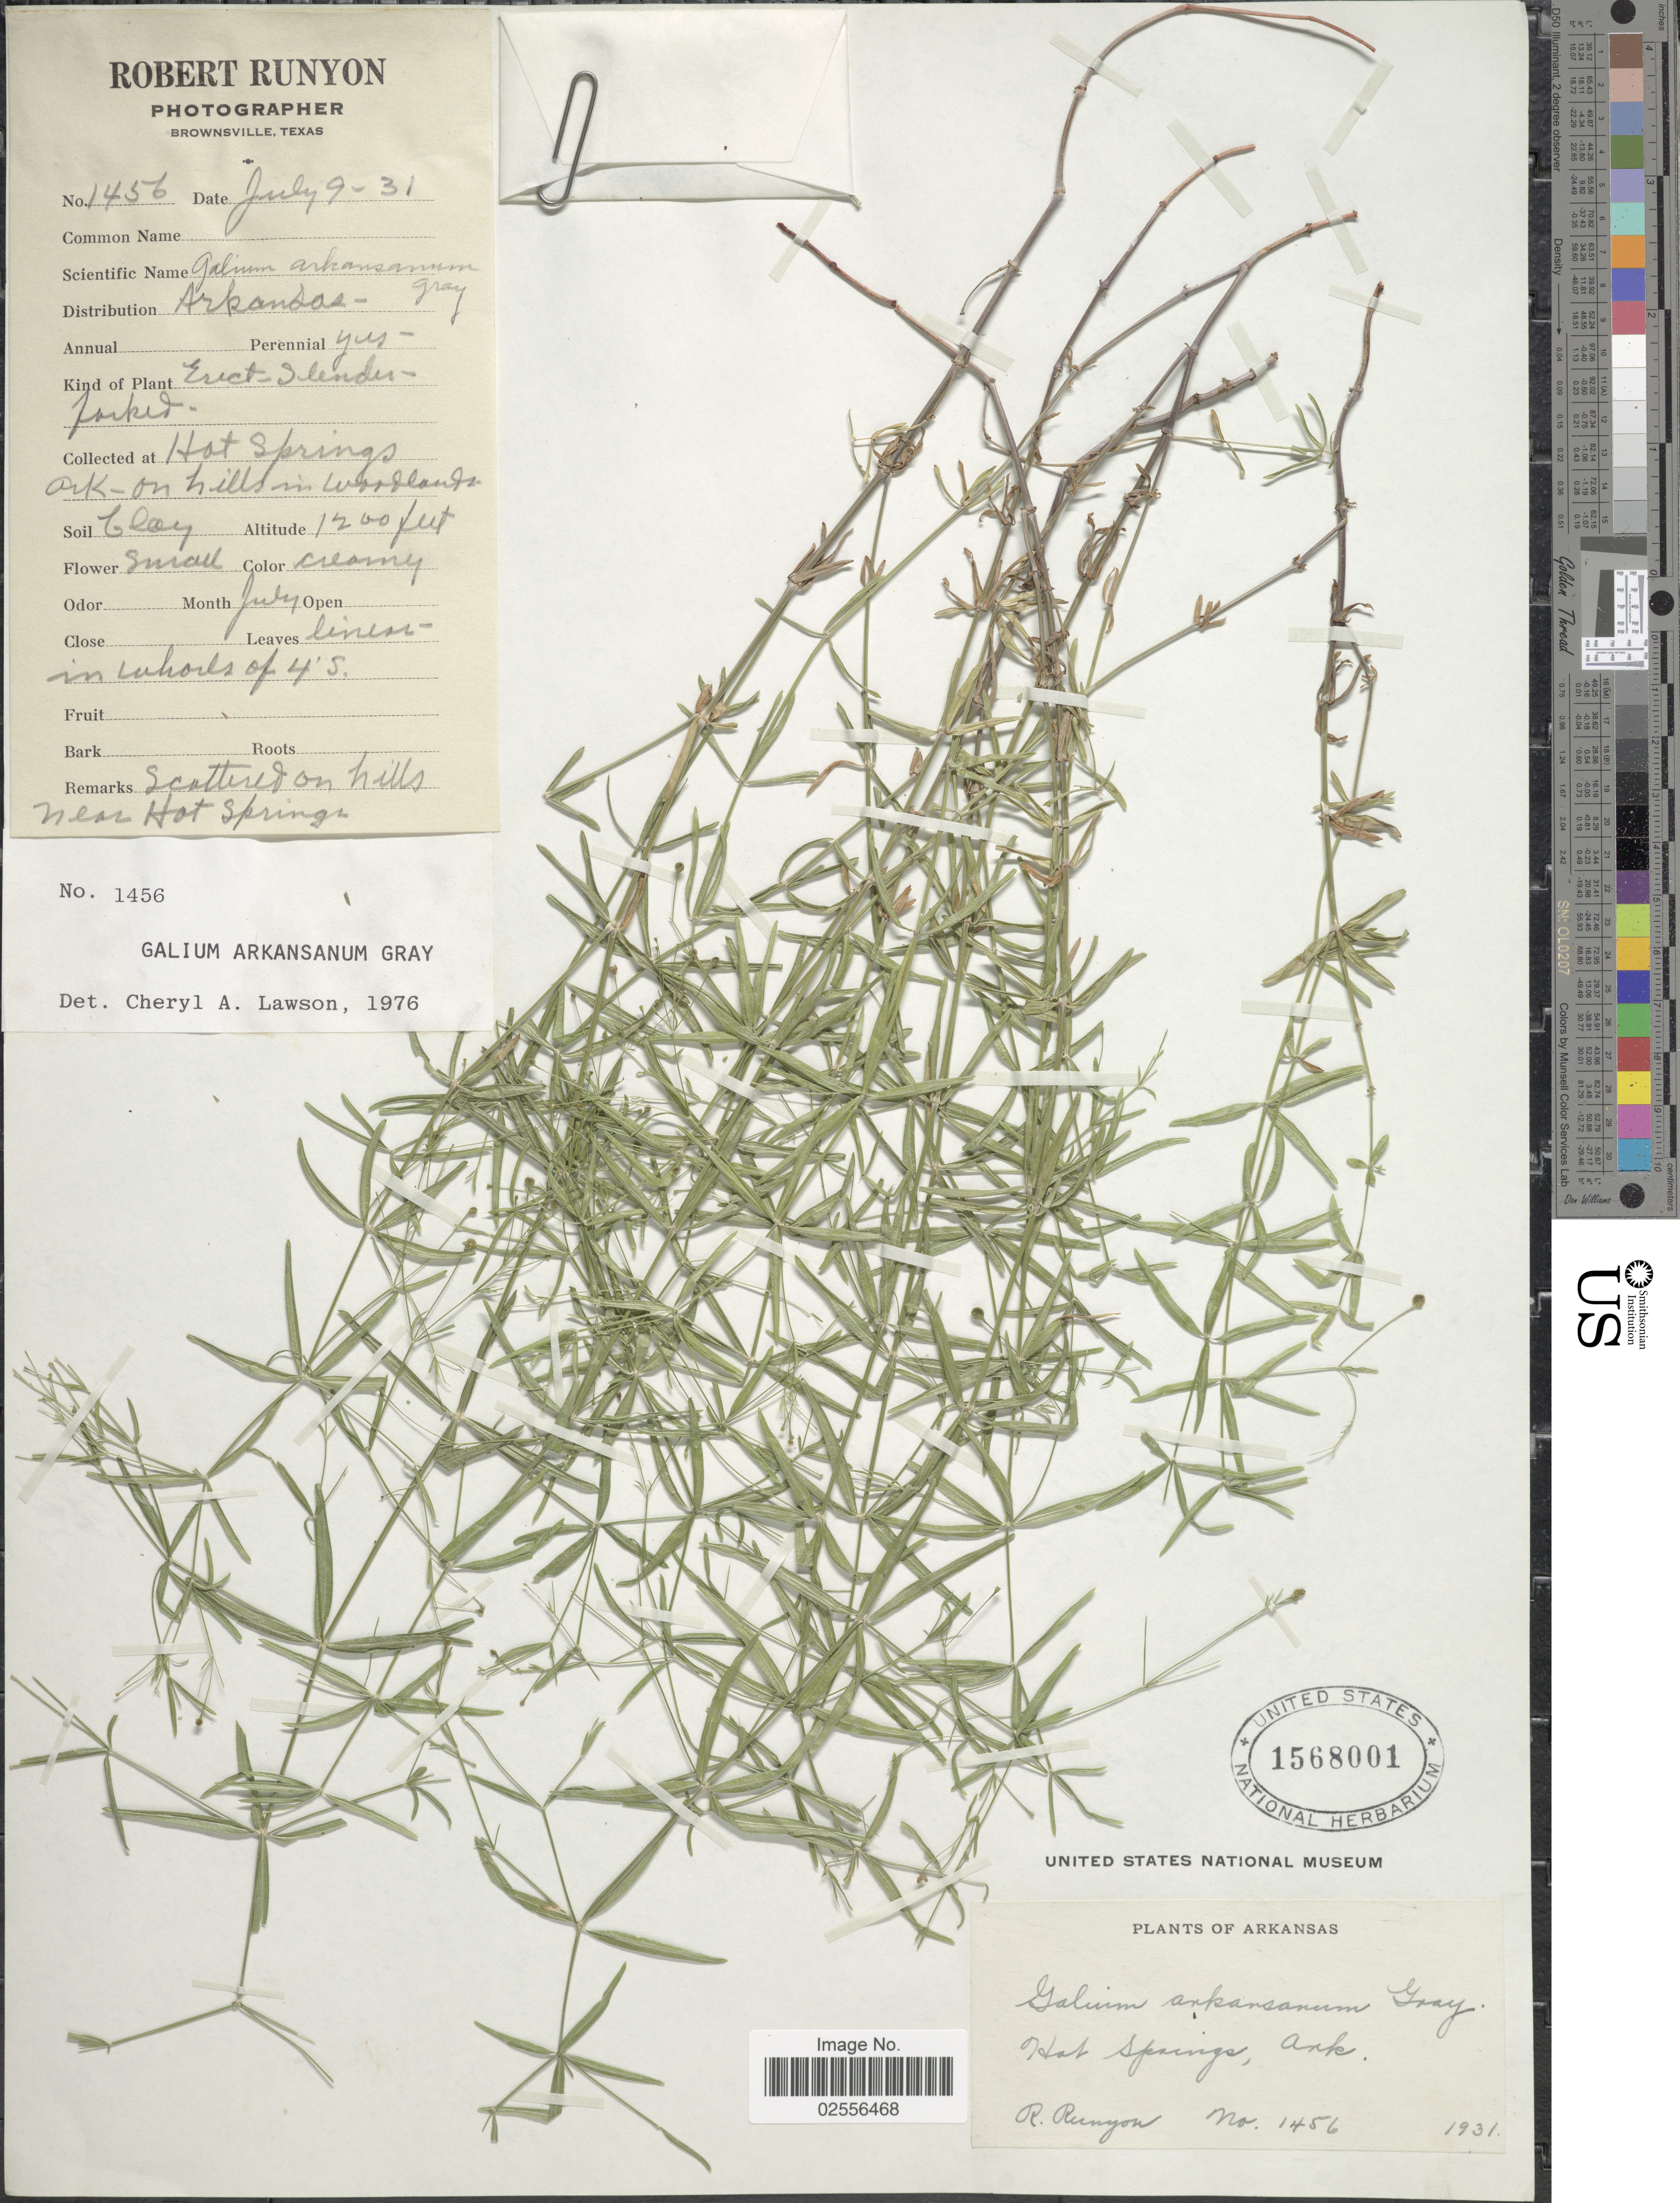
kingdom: Plantae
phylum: Tracheophyta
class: Magnoliopsida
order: Gentianales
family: Rubiaceae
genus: Galium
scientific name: Galium arkansanum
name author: A. Gray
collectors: R. Runyon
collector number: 1456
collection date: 1931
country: United States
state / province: Arkansas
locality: Hot Springs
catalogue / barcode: US 1568001